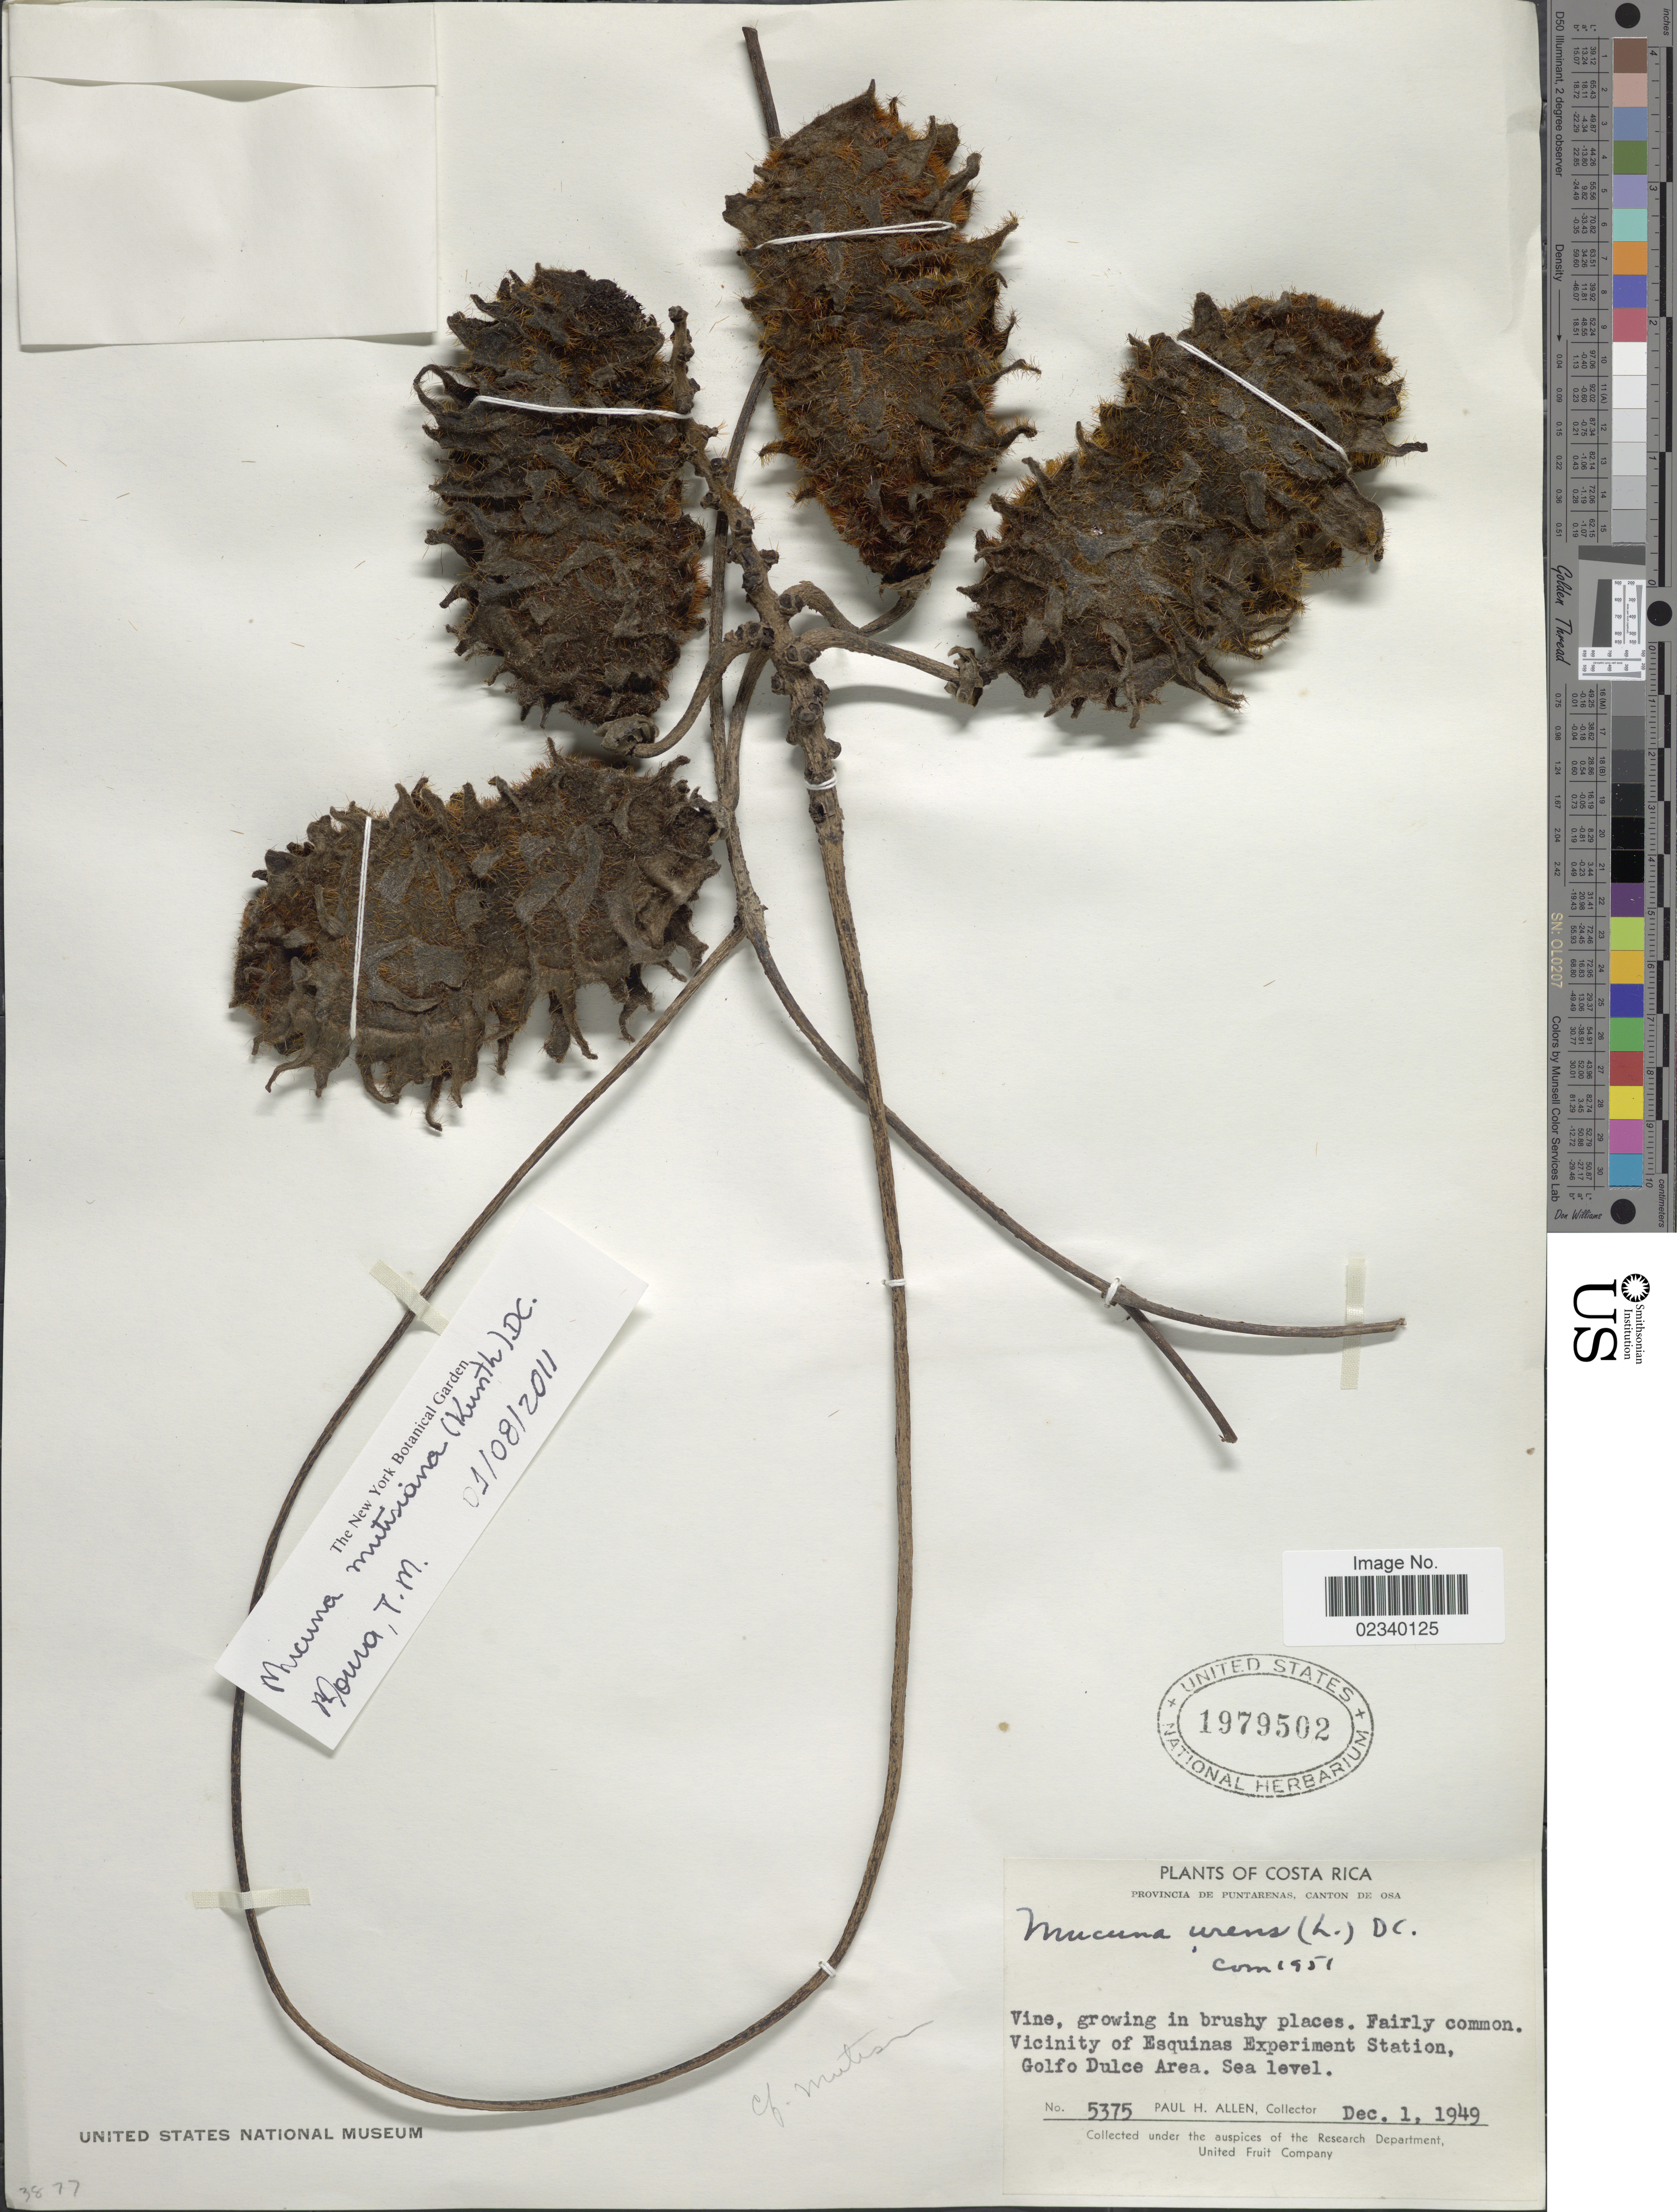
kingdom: Plantae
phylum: Tracheophyta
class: Magnoliopsida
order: Fabales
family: Fabaceae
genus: Mucuna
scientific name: Mucuna mutisiana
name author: (Kunth) DC.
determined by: Moura, T. M. de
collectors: P. H. Allen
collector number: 5375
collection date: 1949-12-01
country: Costa Rica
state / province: Puntarenas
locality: Provincia de Puntarenas, Canton de Osa. Vicinity of Esquinas Experiment Station, Golfo Dulce Area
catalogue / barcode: US 1979502